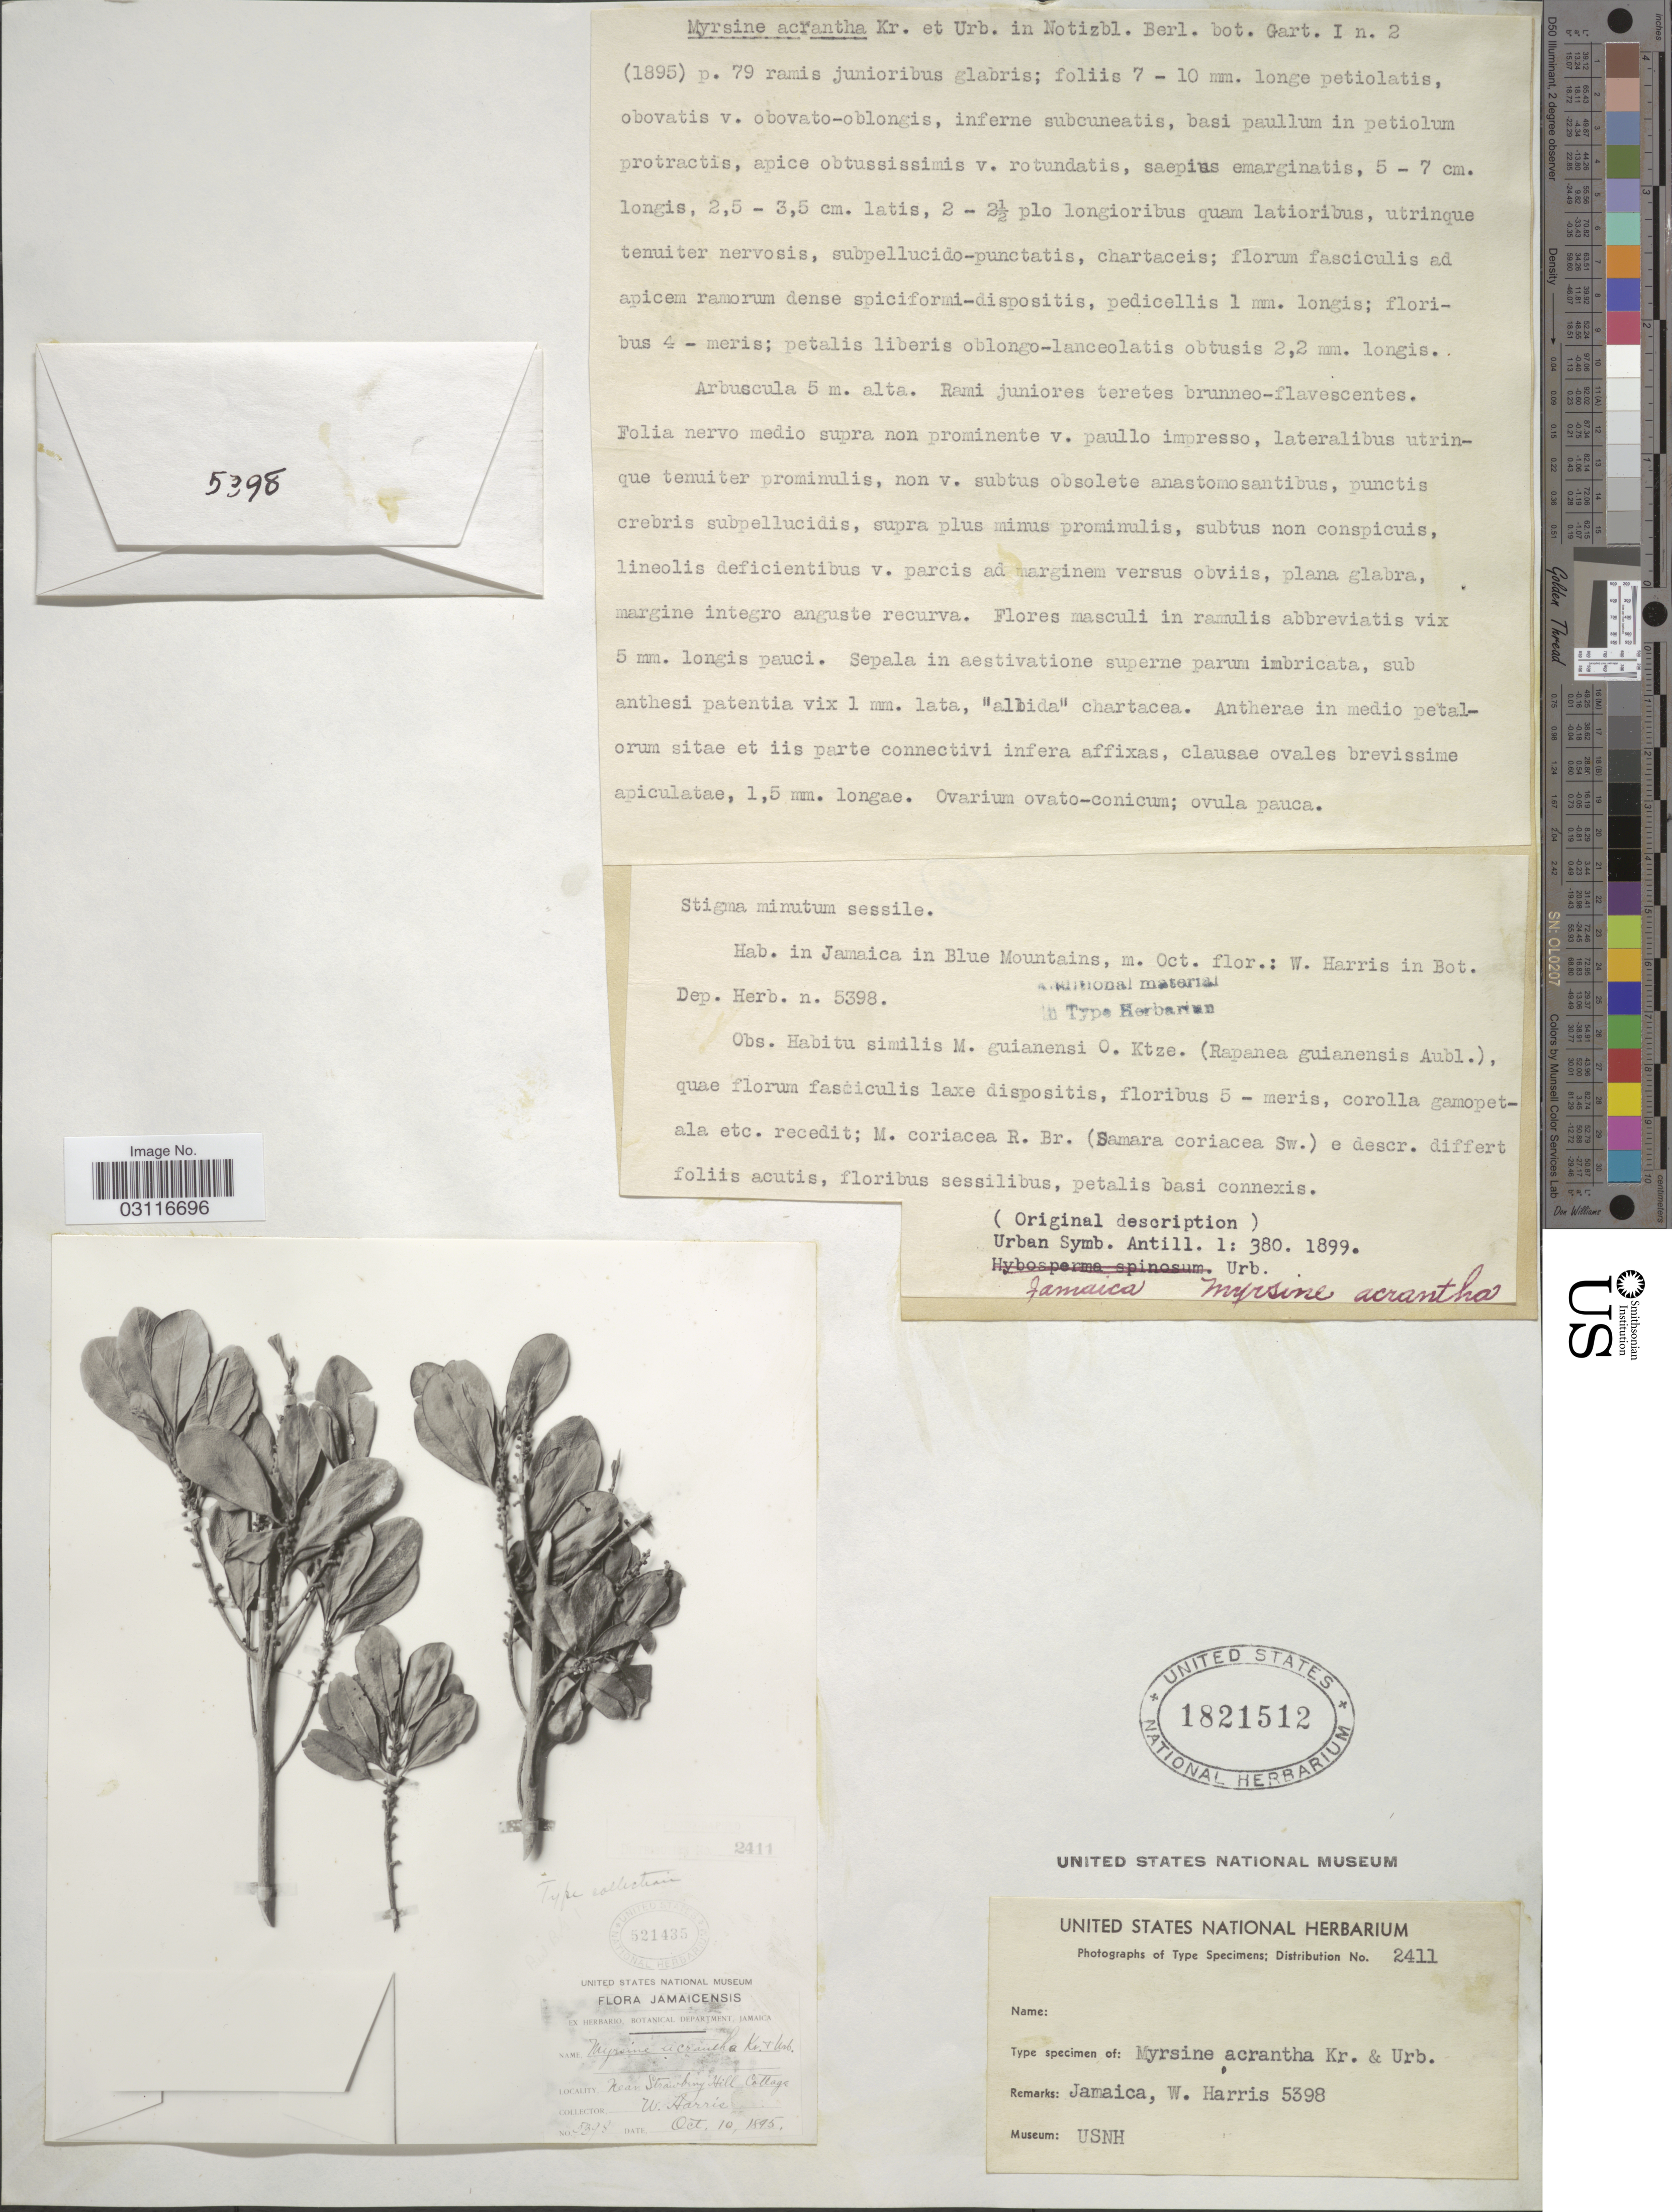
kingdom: Plantae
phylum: Tracheophyta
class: Magnoliopsida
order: Ericales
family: Primulaceae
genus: Myrsine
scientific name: Myrsine acrantha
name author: Krug & Urb.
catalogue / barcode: US 1821512-2